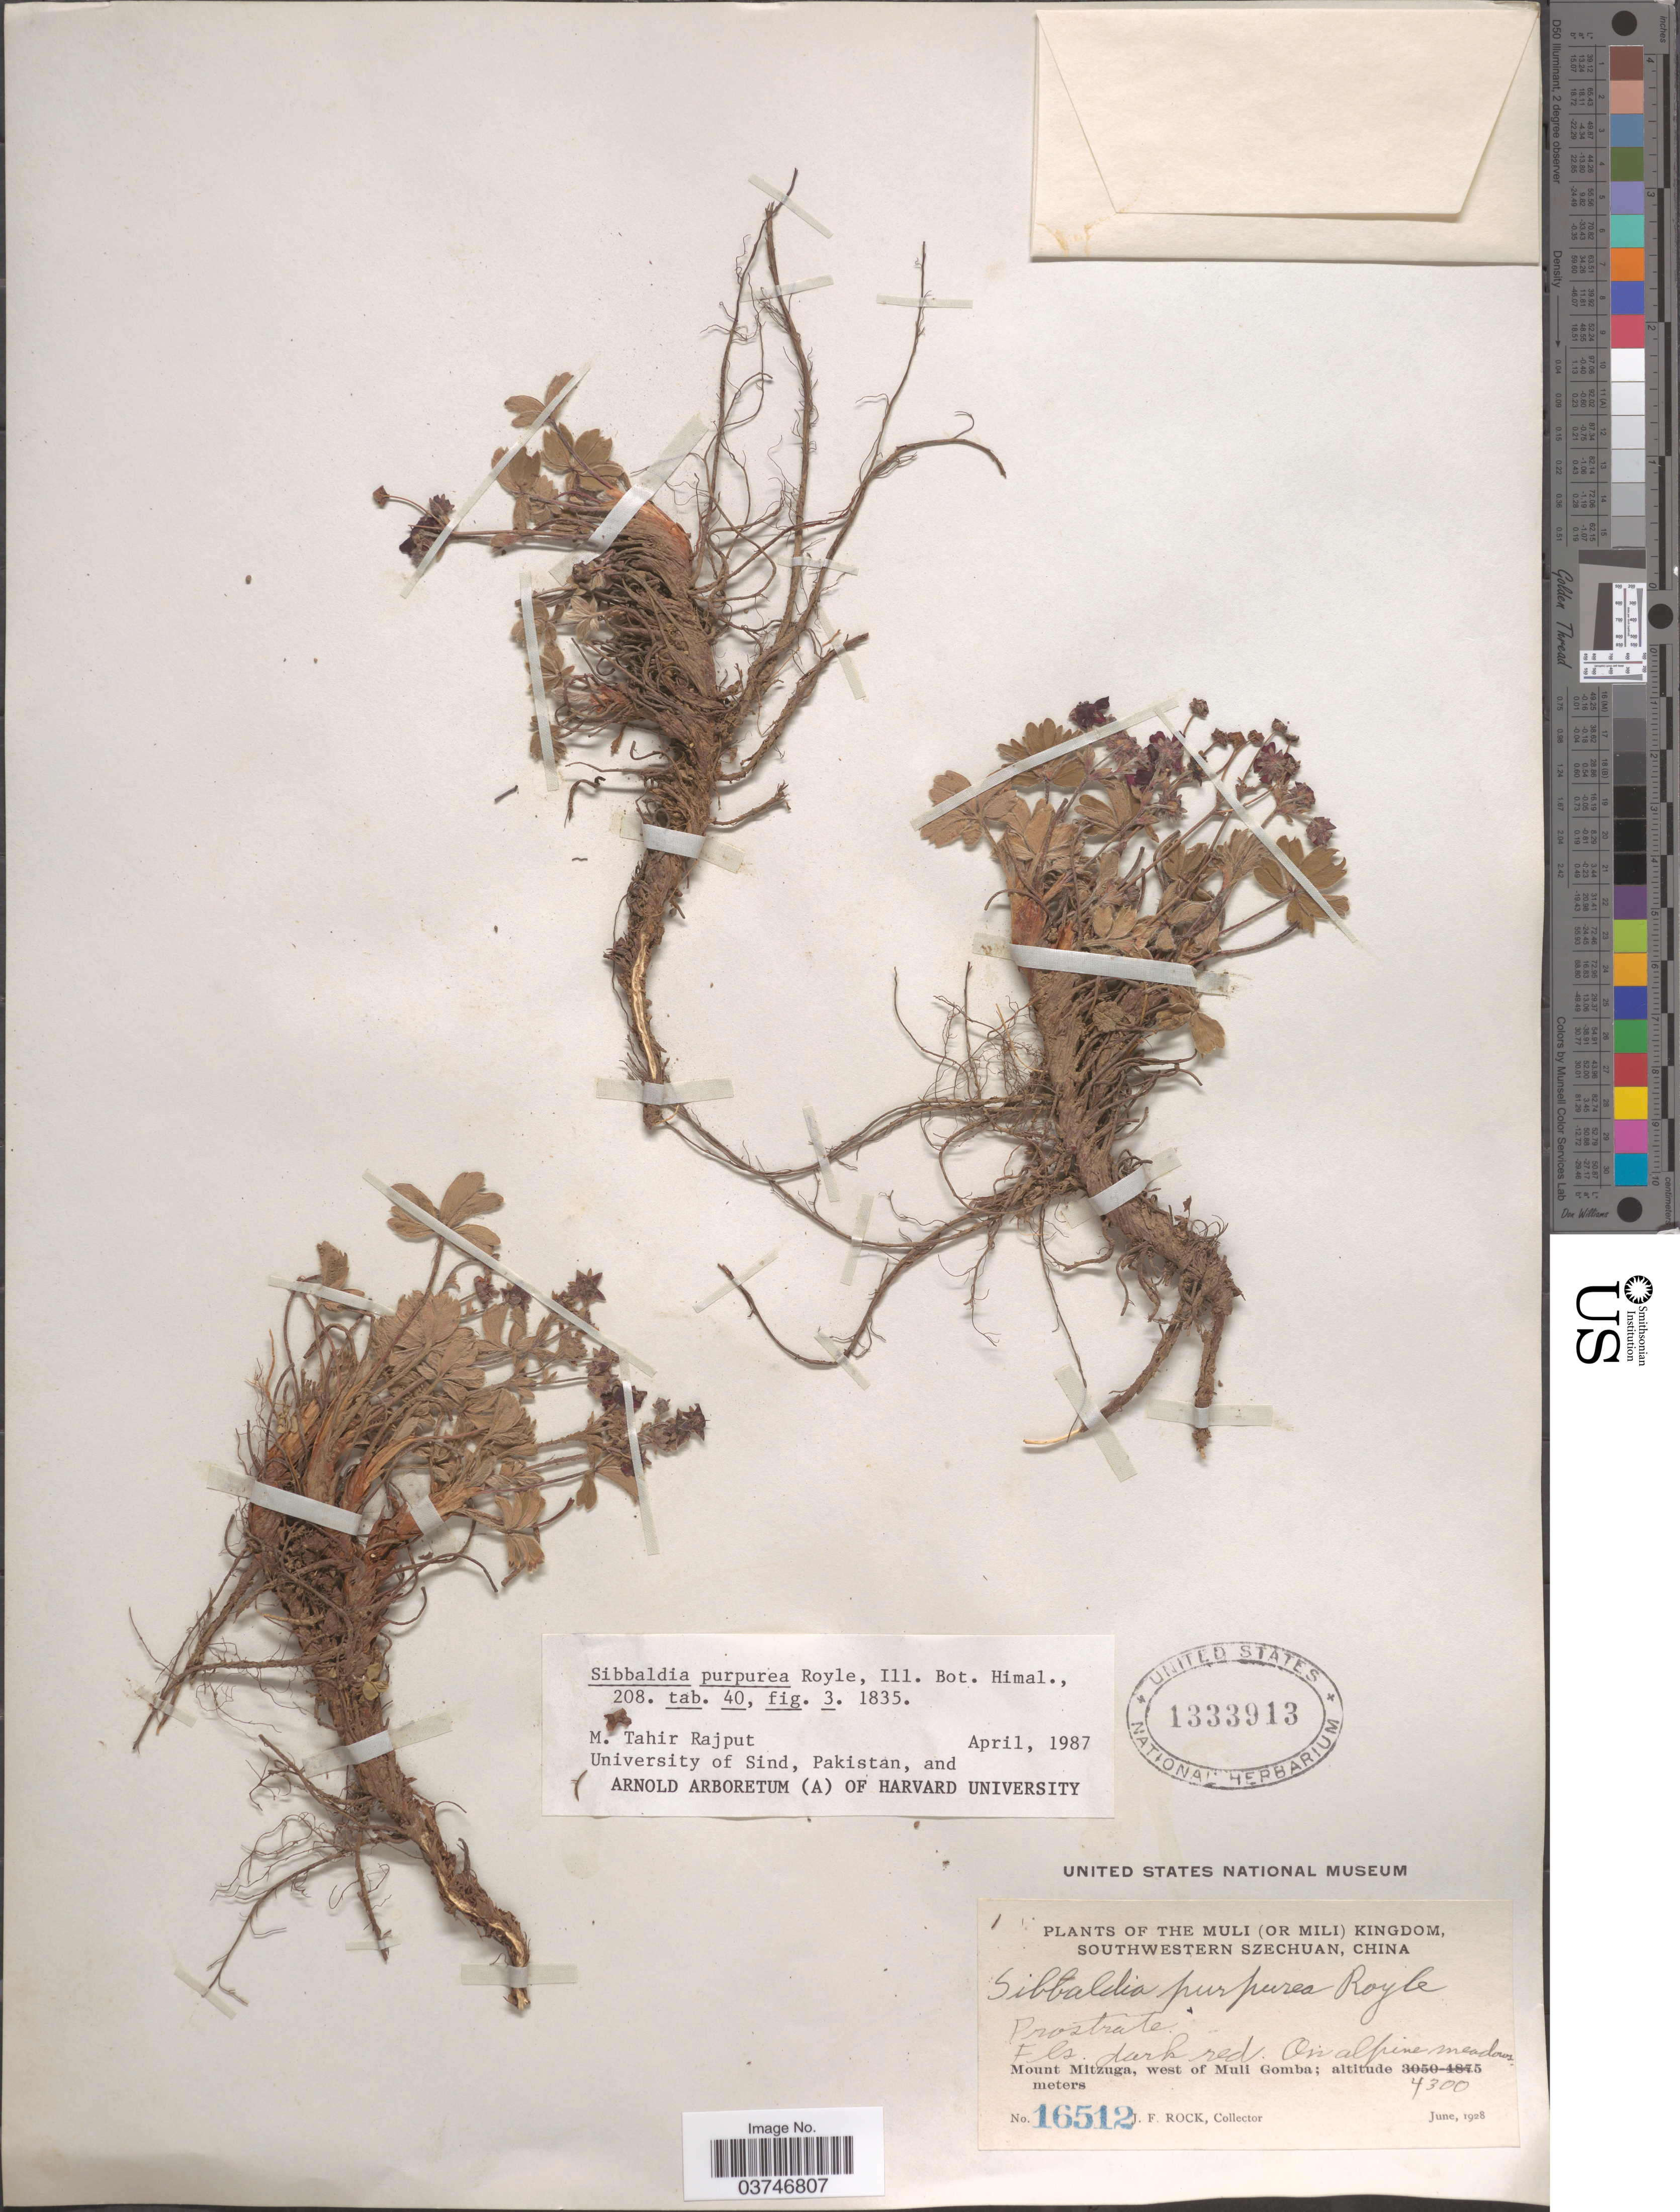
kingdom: Plantae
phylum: Tracheophyta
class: Magnoliopsida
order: Rosales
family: Rosaceae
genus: Sibbaldia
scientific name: Sibbaldia purpurea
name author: Royle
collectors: J. Rock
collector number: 16512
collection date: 1928-06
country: China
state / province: Sichuan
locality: The Muli (or Mili) Kingdom, Southwestern Szechuan. Mount Mitzuga, west of Muli Gomba.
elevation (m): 4300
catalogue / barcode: US 1333913